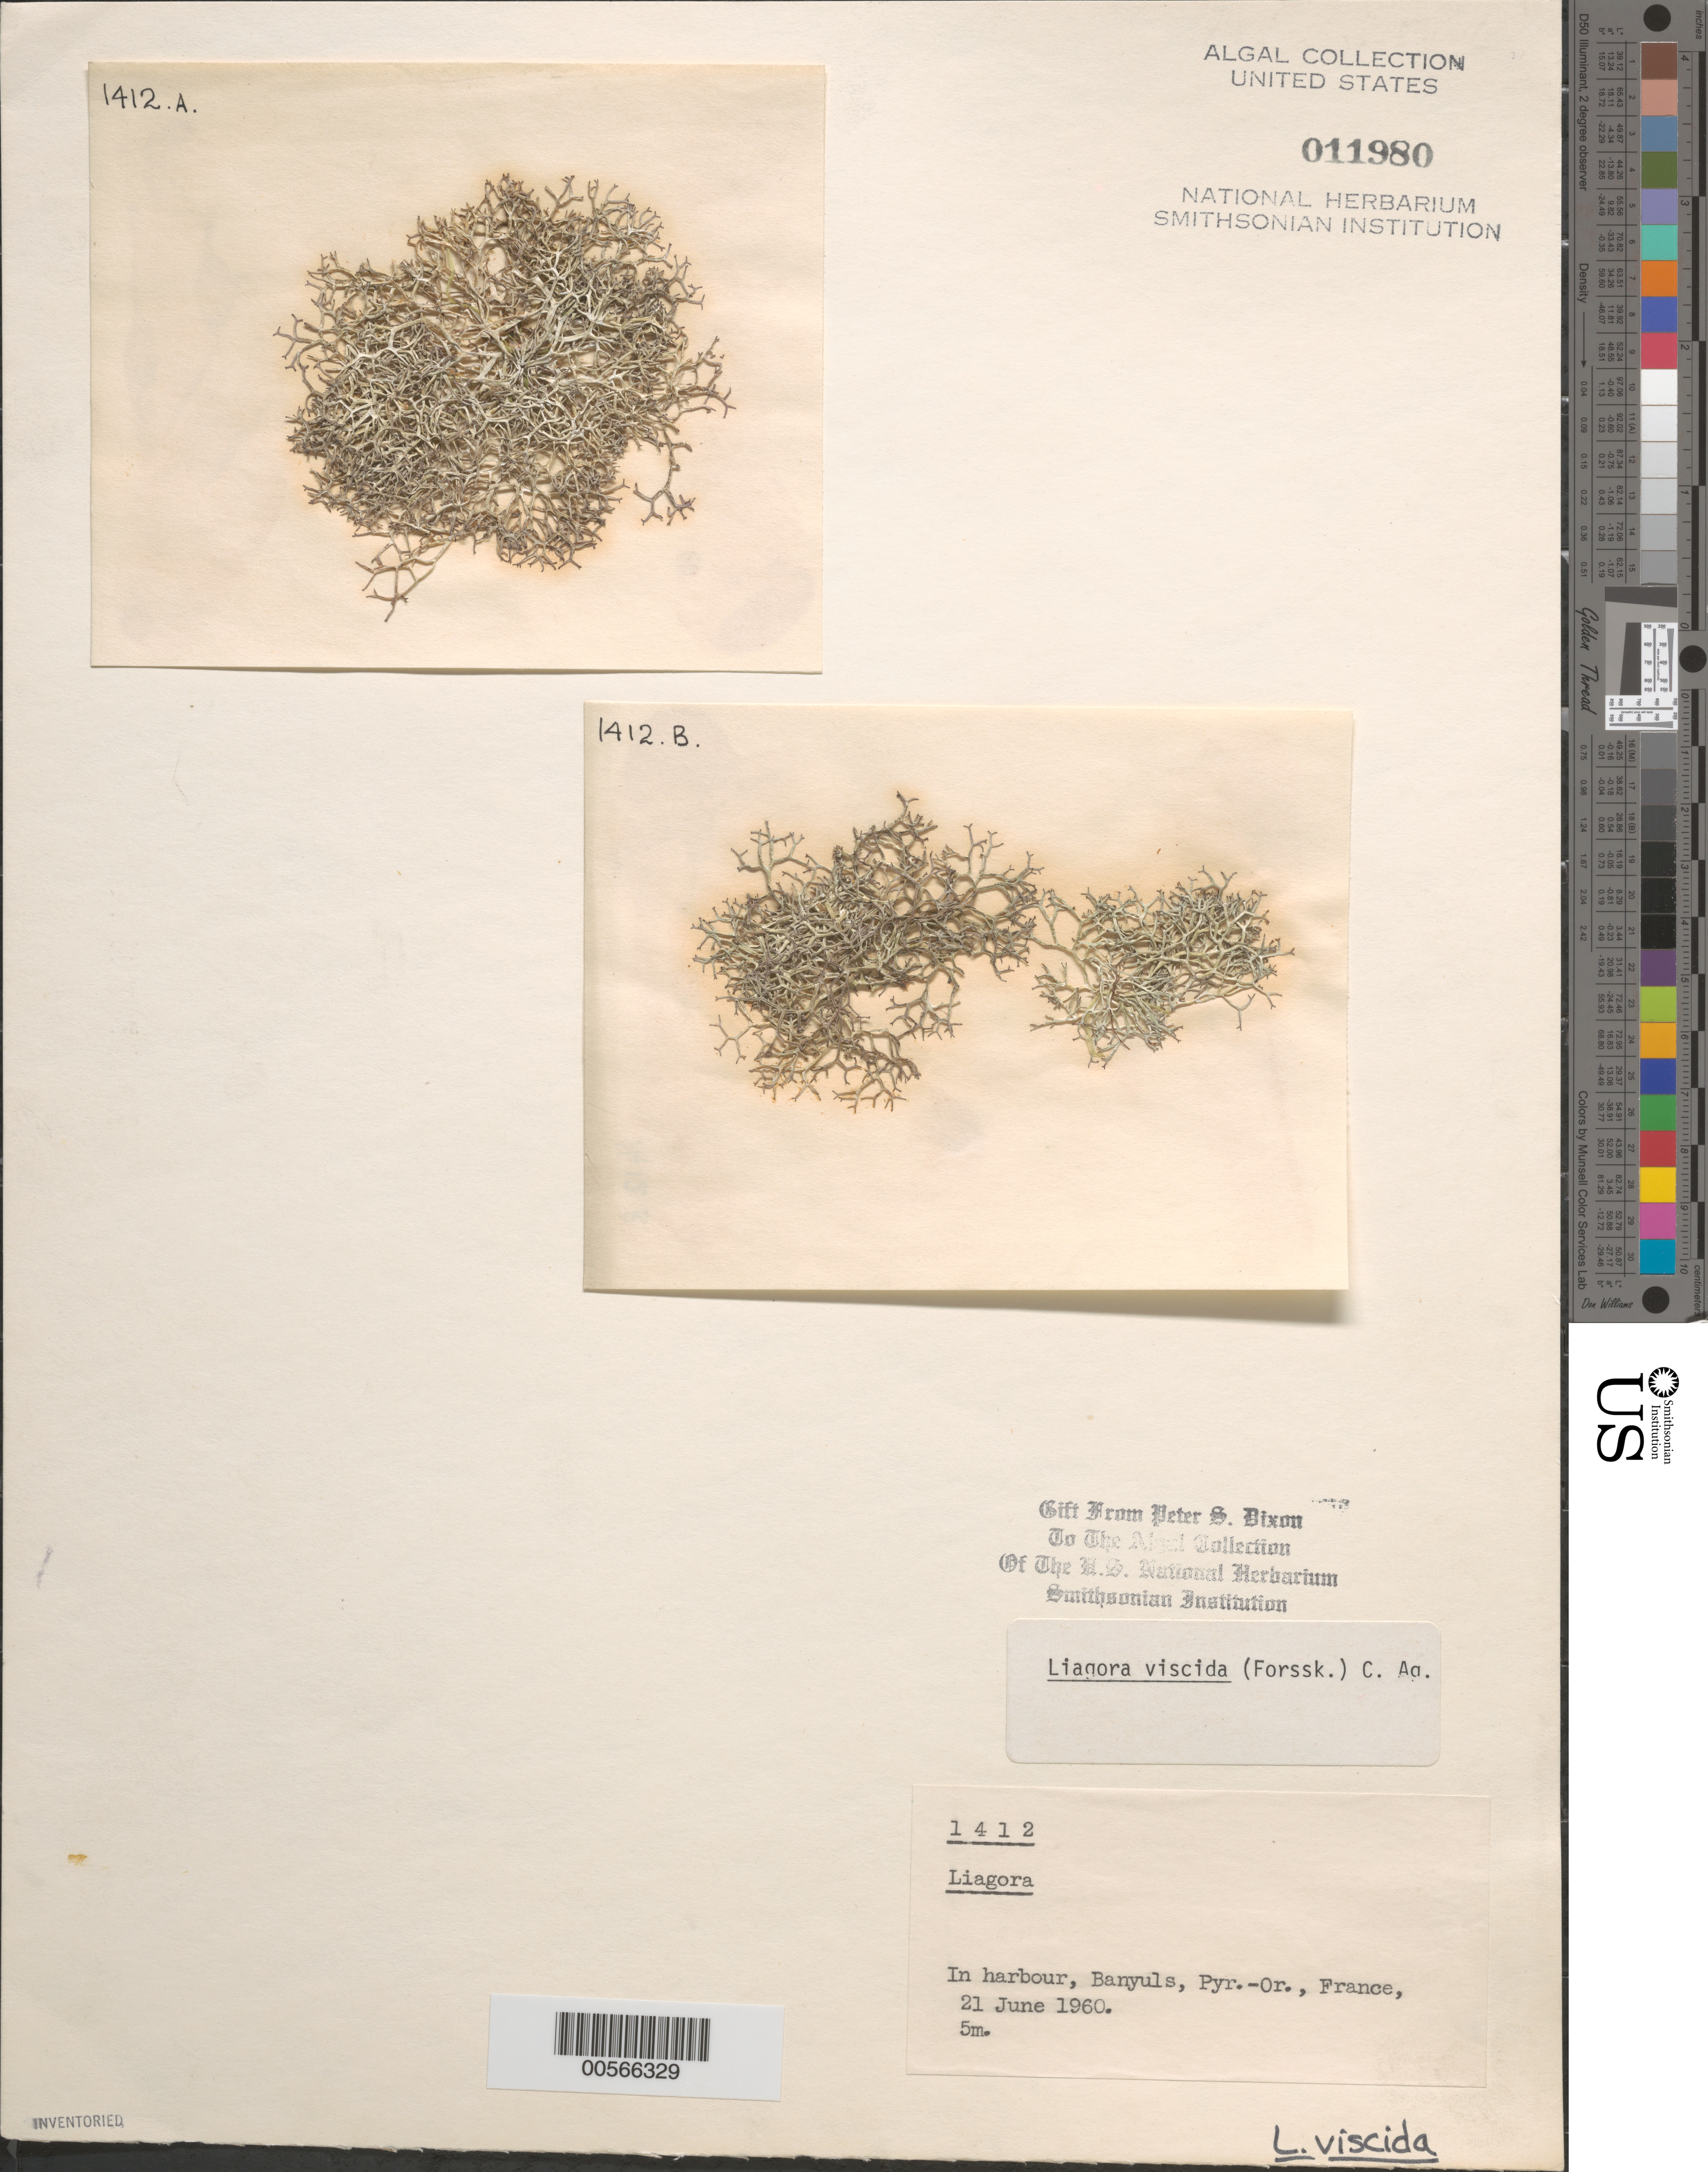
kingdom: Plantae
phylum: Rhodophyta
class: Florideophyceae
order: Nemaliales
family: Liagoraceae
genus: Liagora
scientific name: Liagora viscida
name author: (Forssk.) C. Agardh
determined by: Dixon, P. S.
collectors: P. S. Dixon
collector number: PSD 1412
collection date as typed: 21 Jun 1960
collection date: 1960-06-21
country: France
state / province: Occitanie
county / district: Pyrénées-Orientales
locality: Banyuls-sur-Mer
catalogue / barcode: US 11980